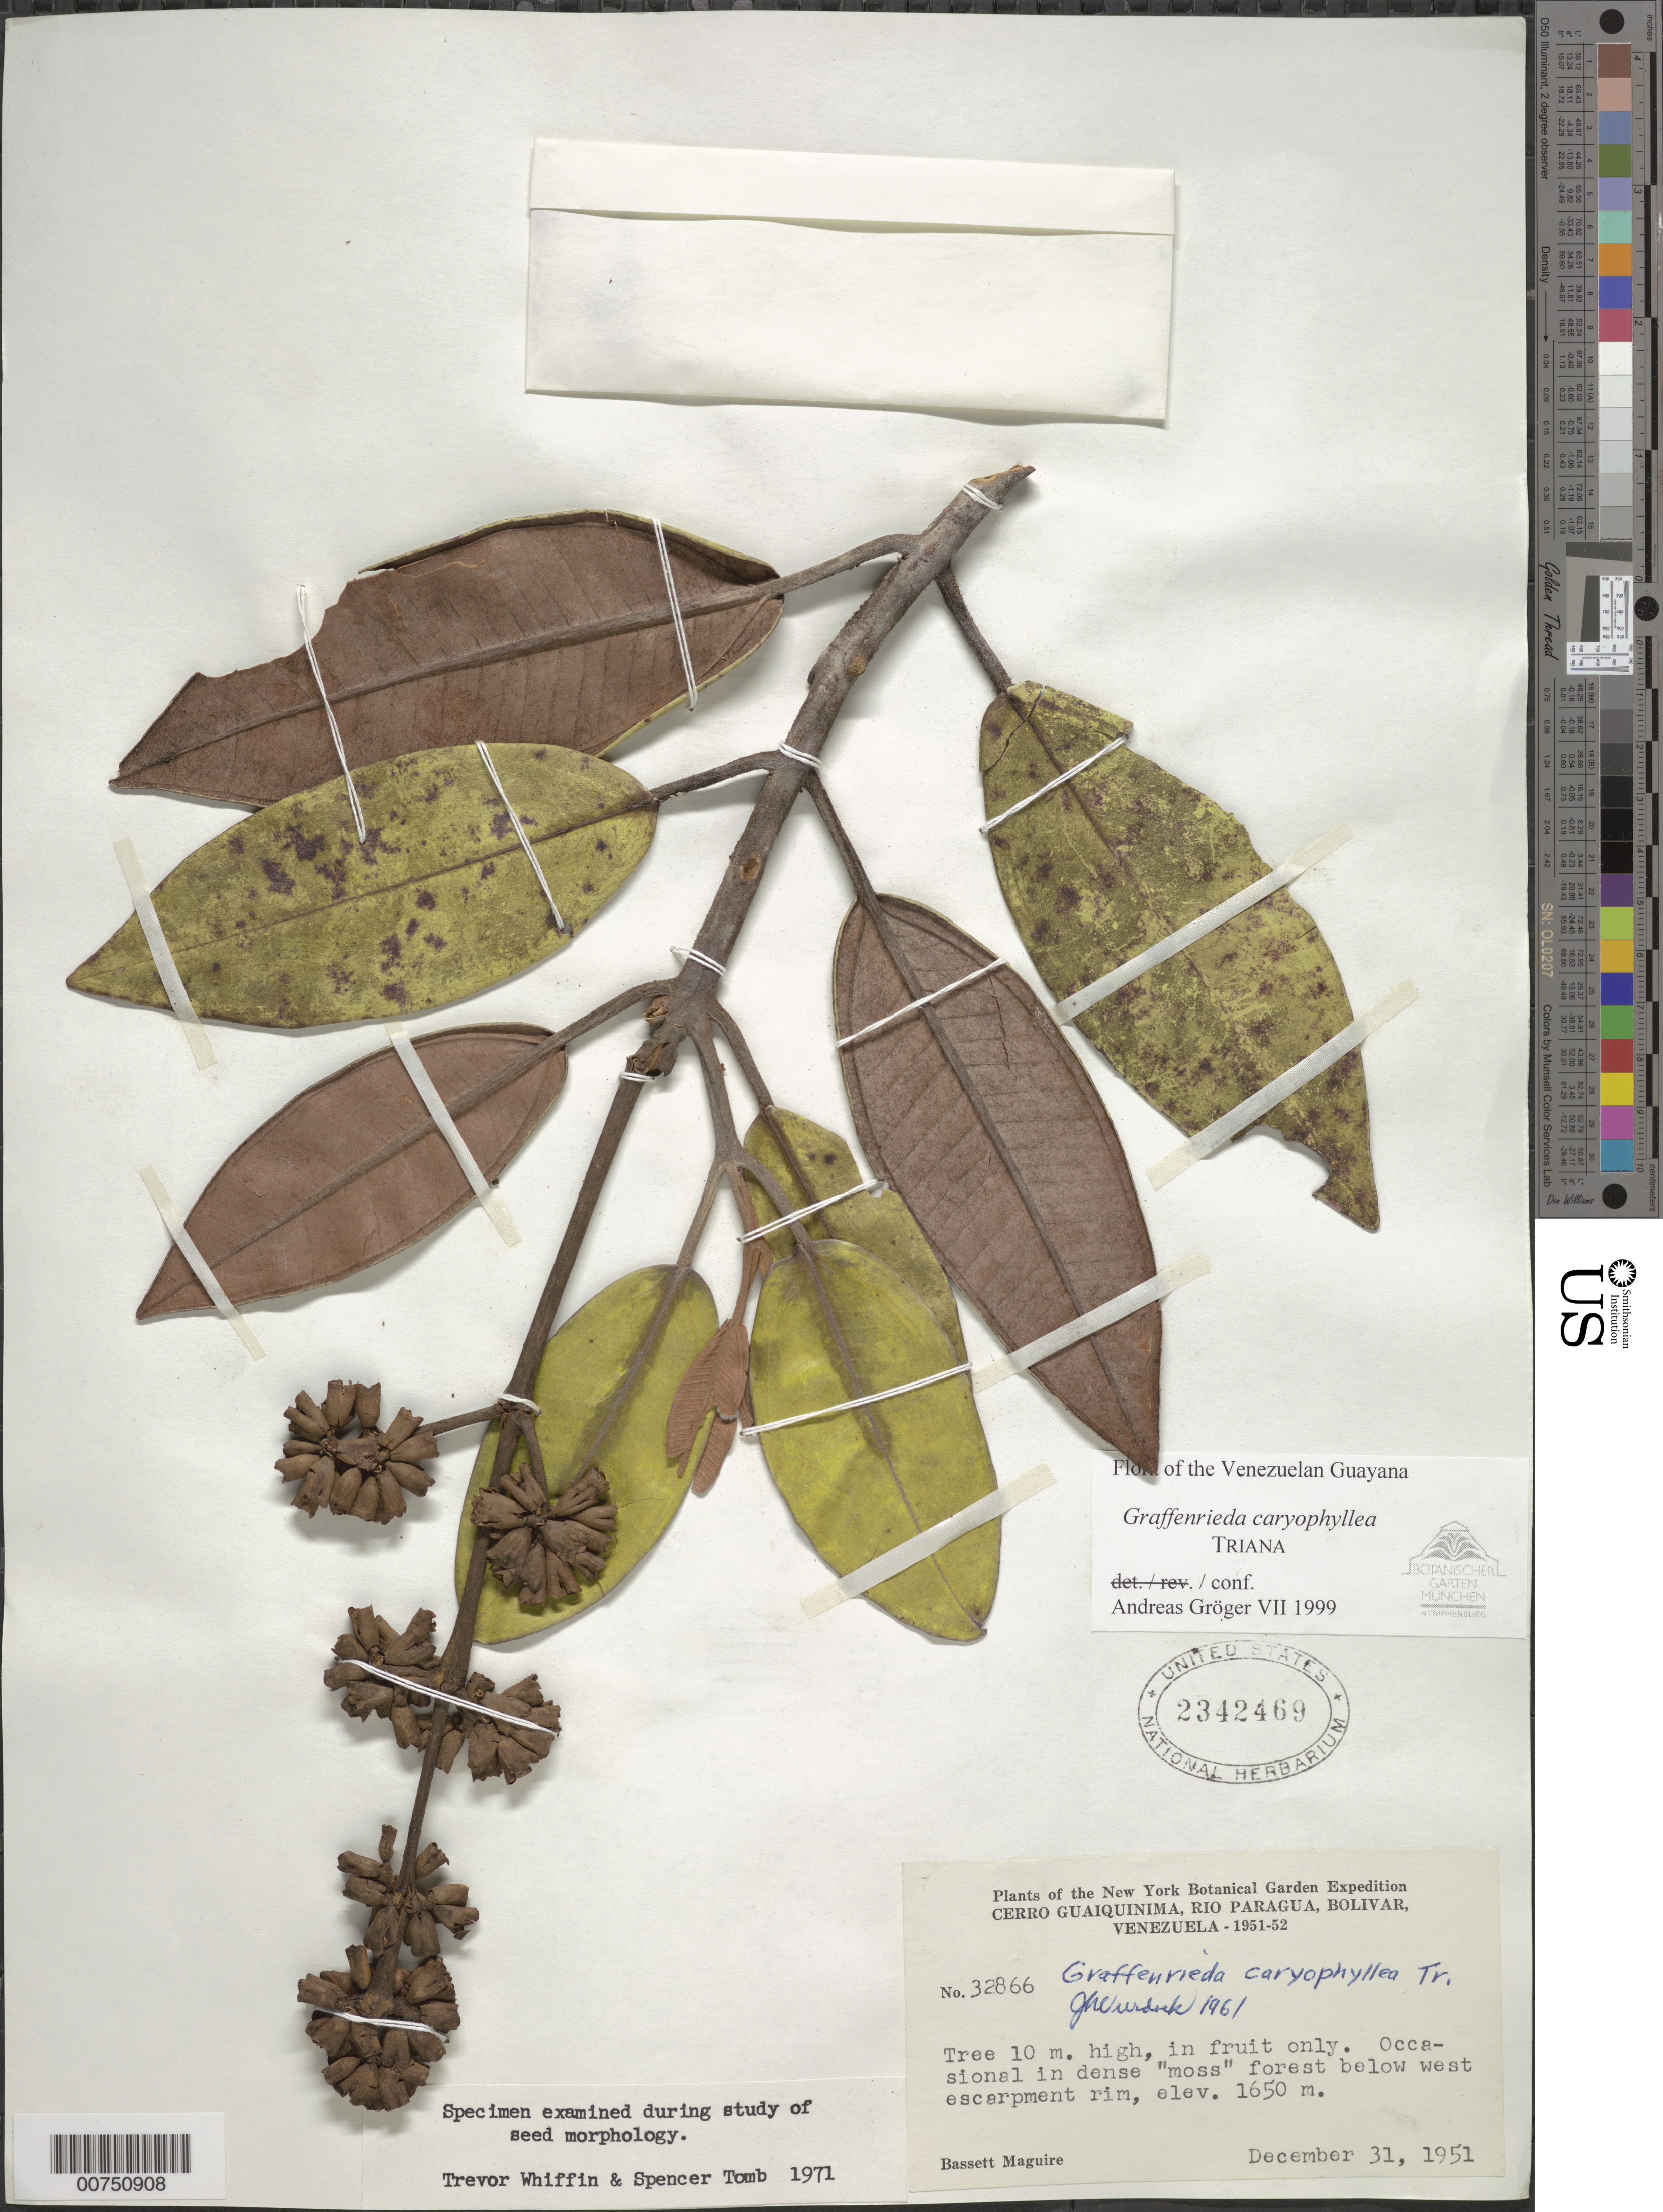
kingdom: Plantae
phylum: Tracheophyta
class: Magnoliopsida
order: Myrtales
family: Melastomataceae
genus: Graffenrieda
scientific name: Graffenrieda caryophyllea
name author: Triana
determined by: Gröger, A.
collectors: B. Maguire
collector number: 32866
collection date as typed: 31-Dec-51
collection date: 1951-12-31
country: Venezuela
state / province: Bolívar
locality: Cerro Guaiquinima, Río Paragua, below rim at west escarpment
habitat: Dense moss forest below W escarpment rim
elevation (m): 1650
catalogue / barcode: US 2342469